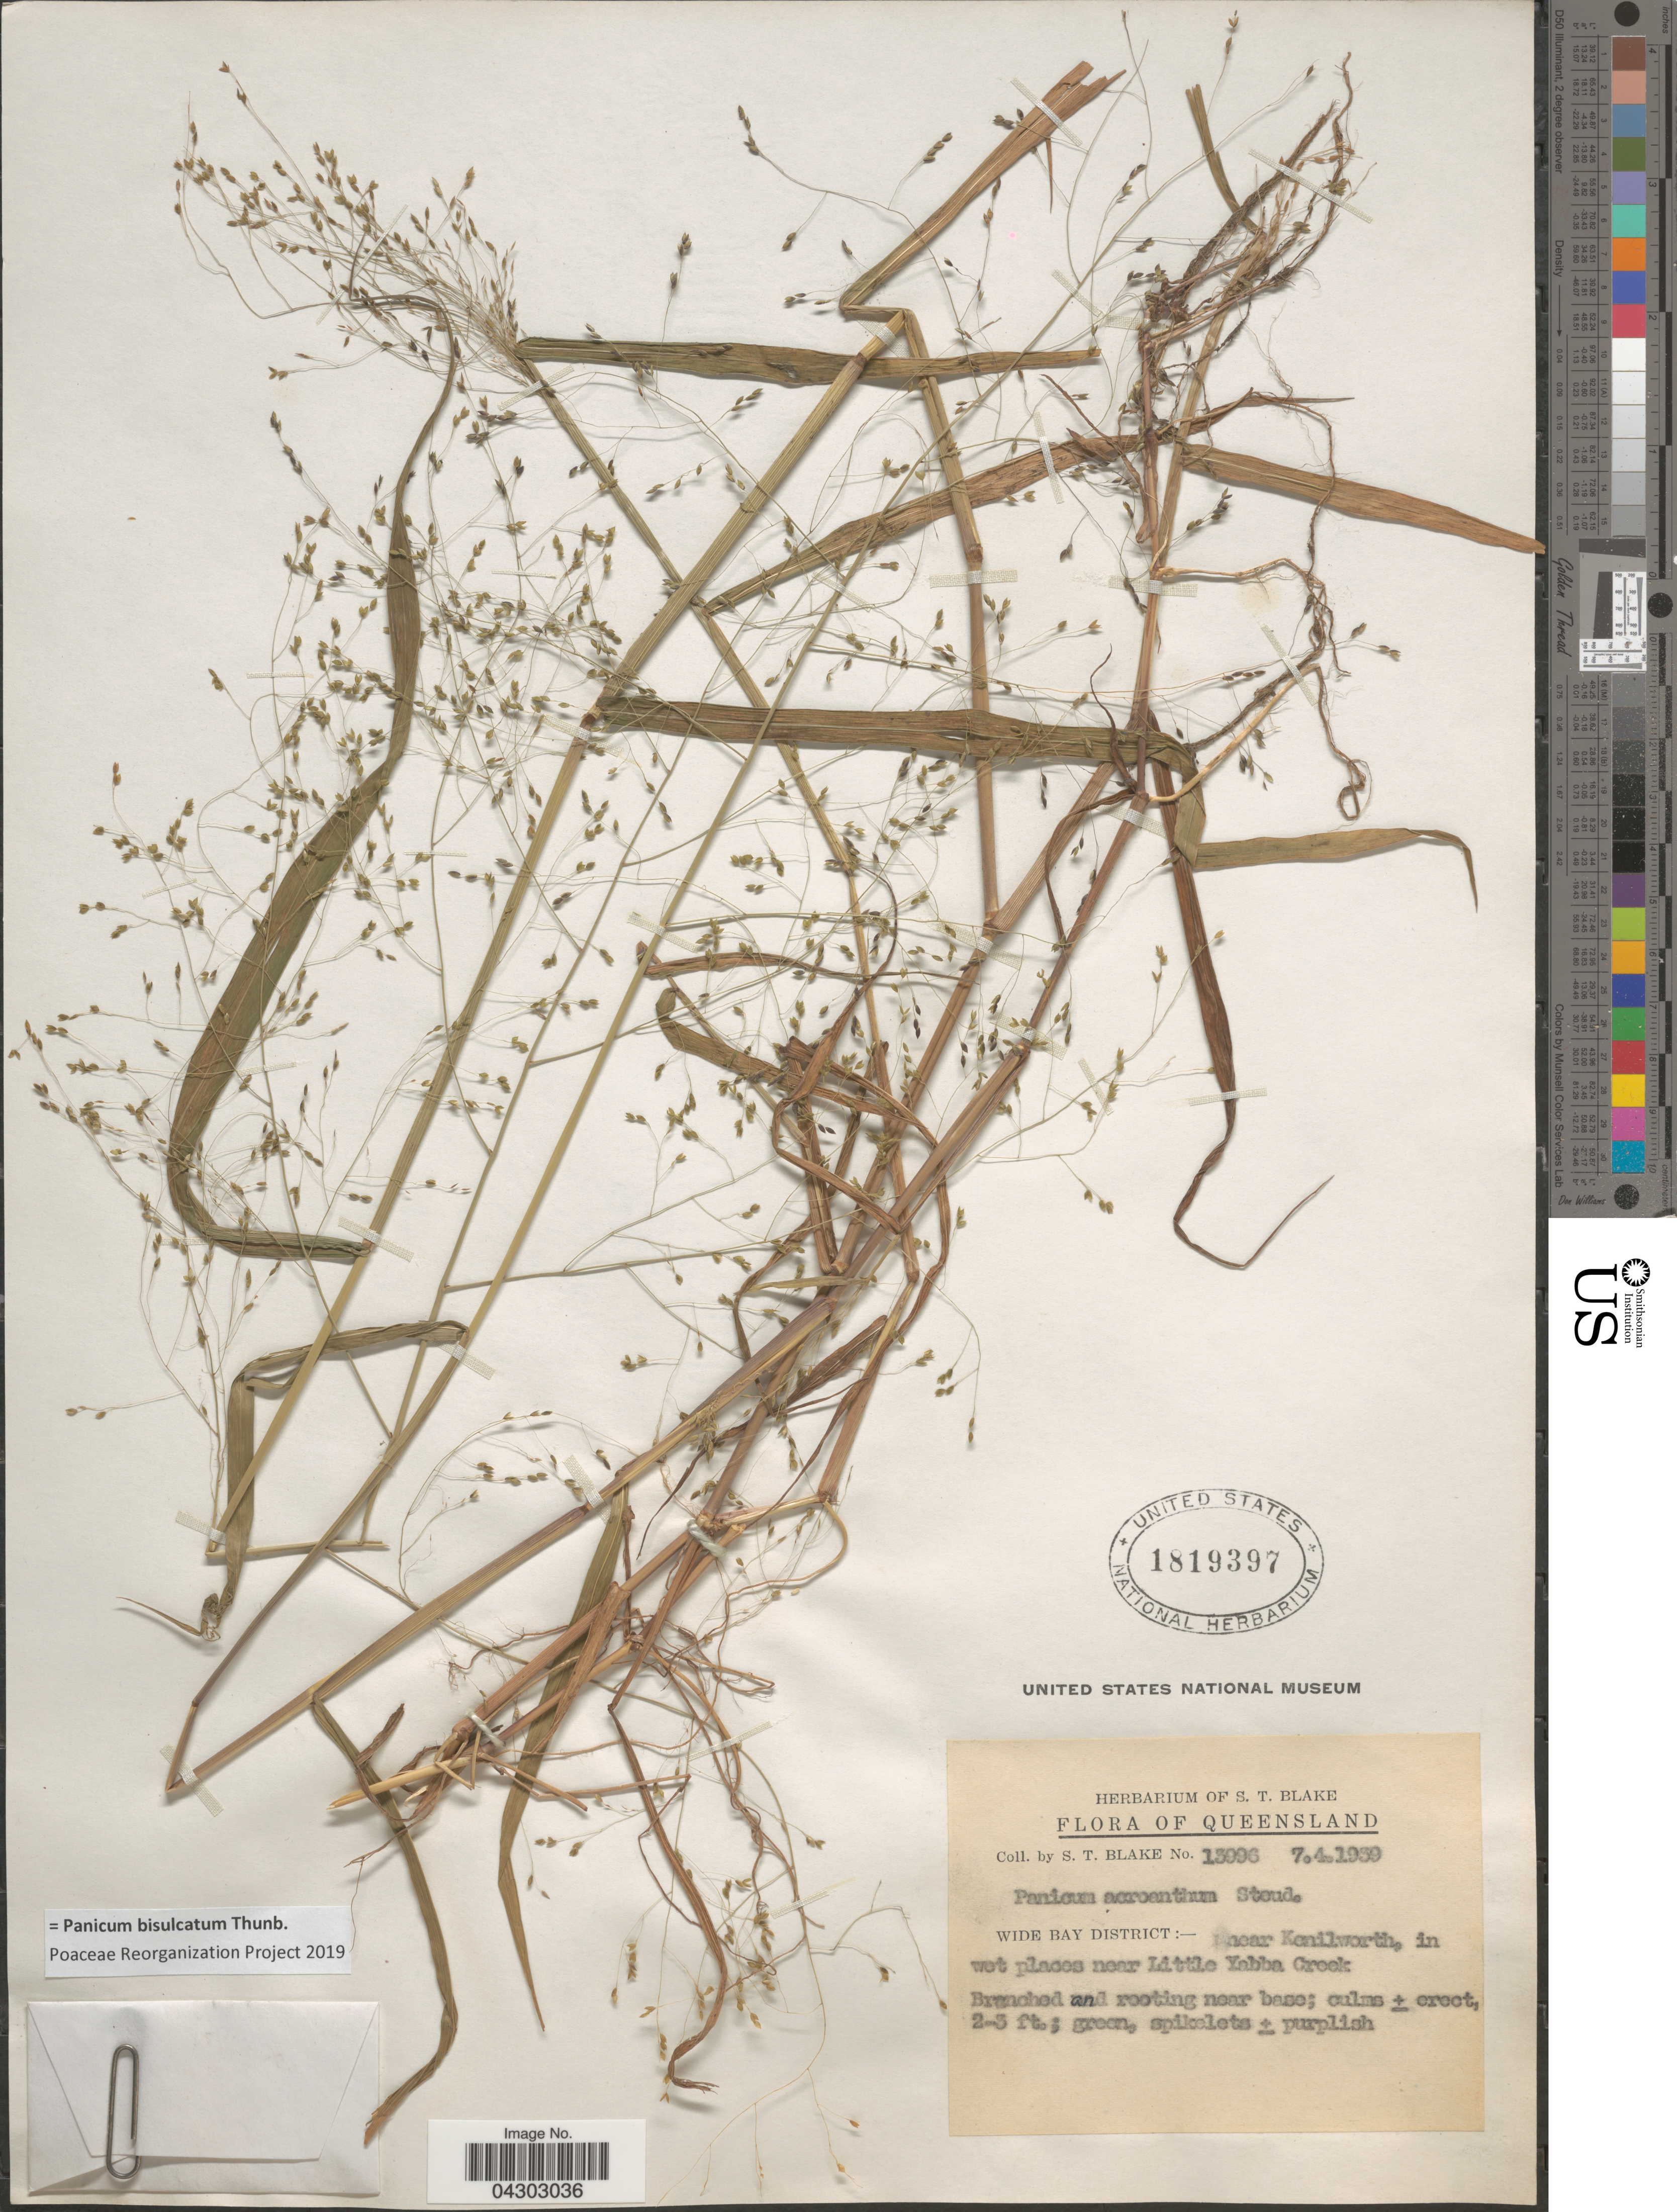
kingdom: Plantae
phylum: Tracheophyta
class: Liliopsida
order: Poales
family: Poaceae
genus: Panicum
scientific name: Panicum bisulcatum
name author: Thunb.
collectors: S. T. Blake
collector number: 13996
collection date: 1939-04-07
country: Australia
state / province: Queensland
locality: Wide Bay District:- near Kenilworth, in wet places near Little Yabba Creek.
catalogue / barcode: US 1819397